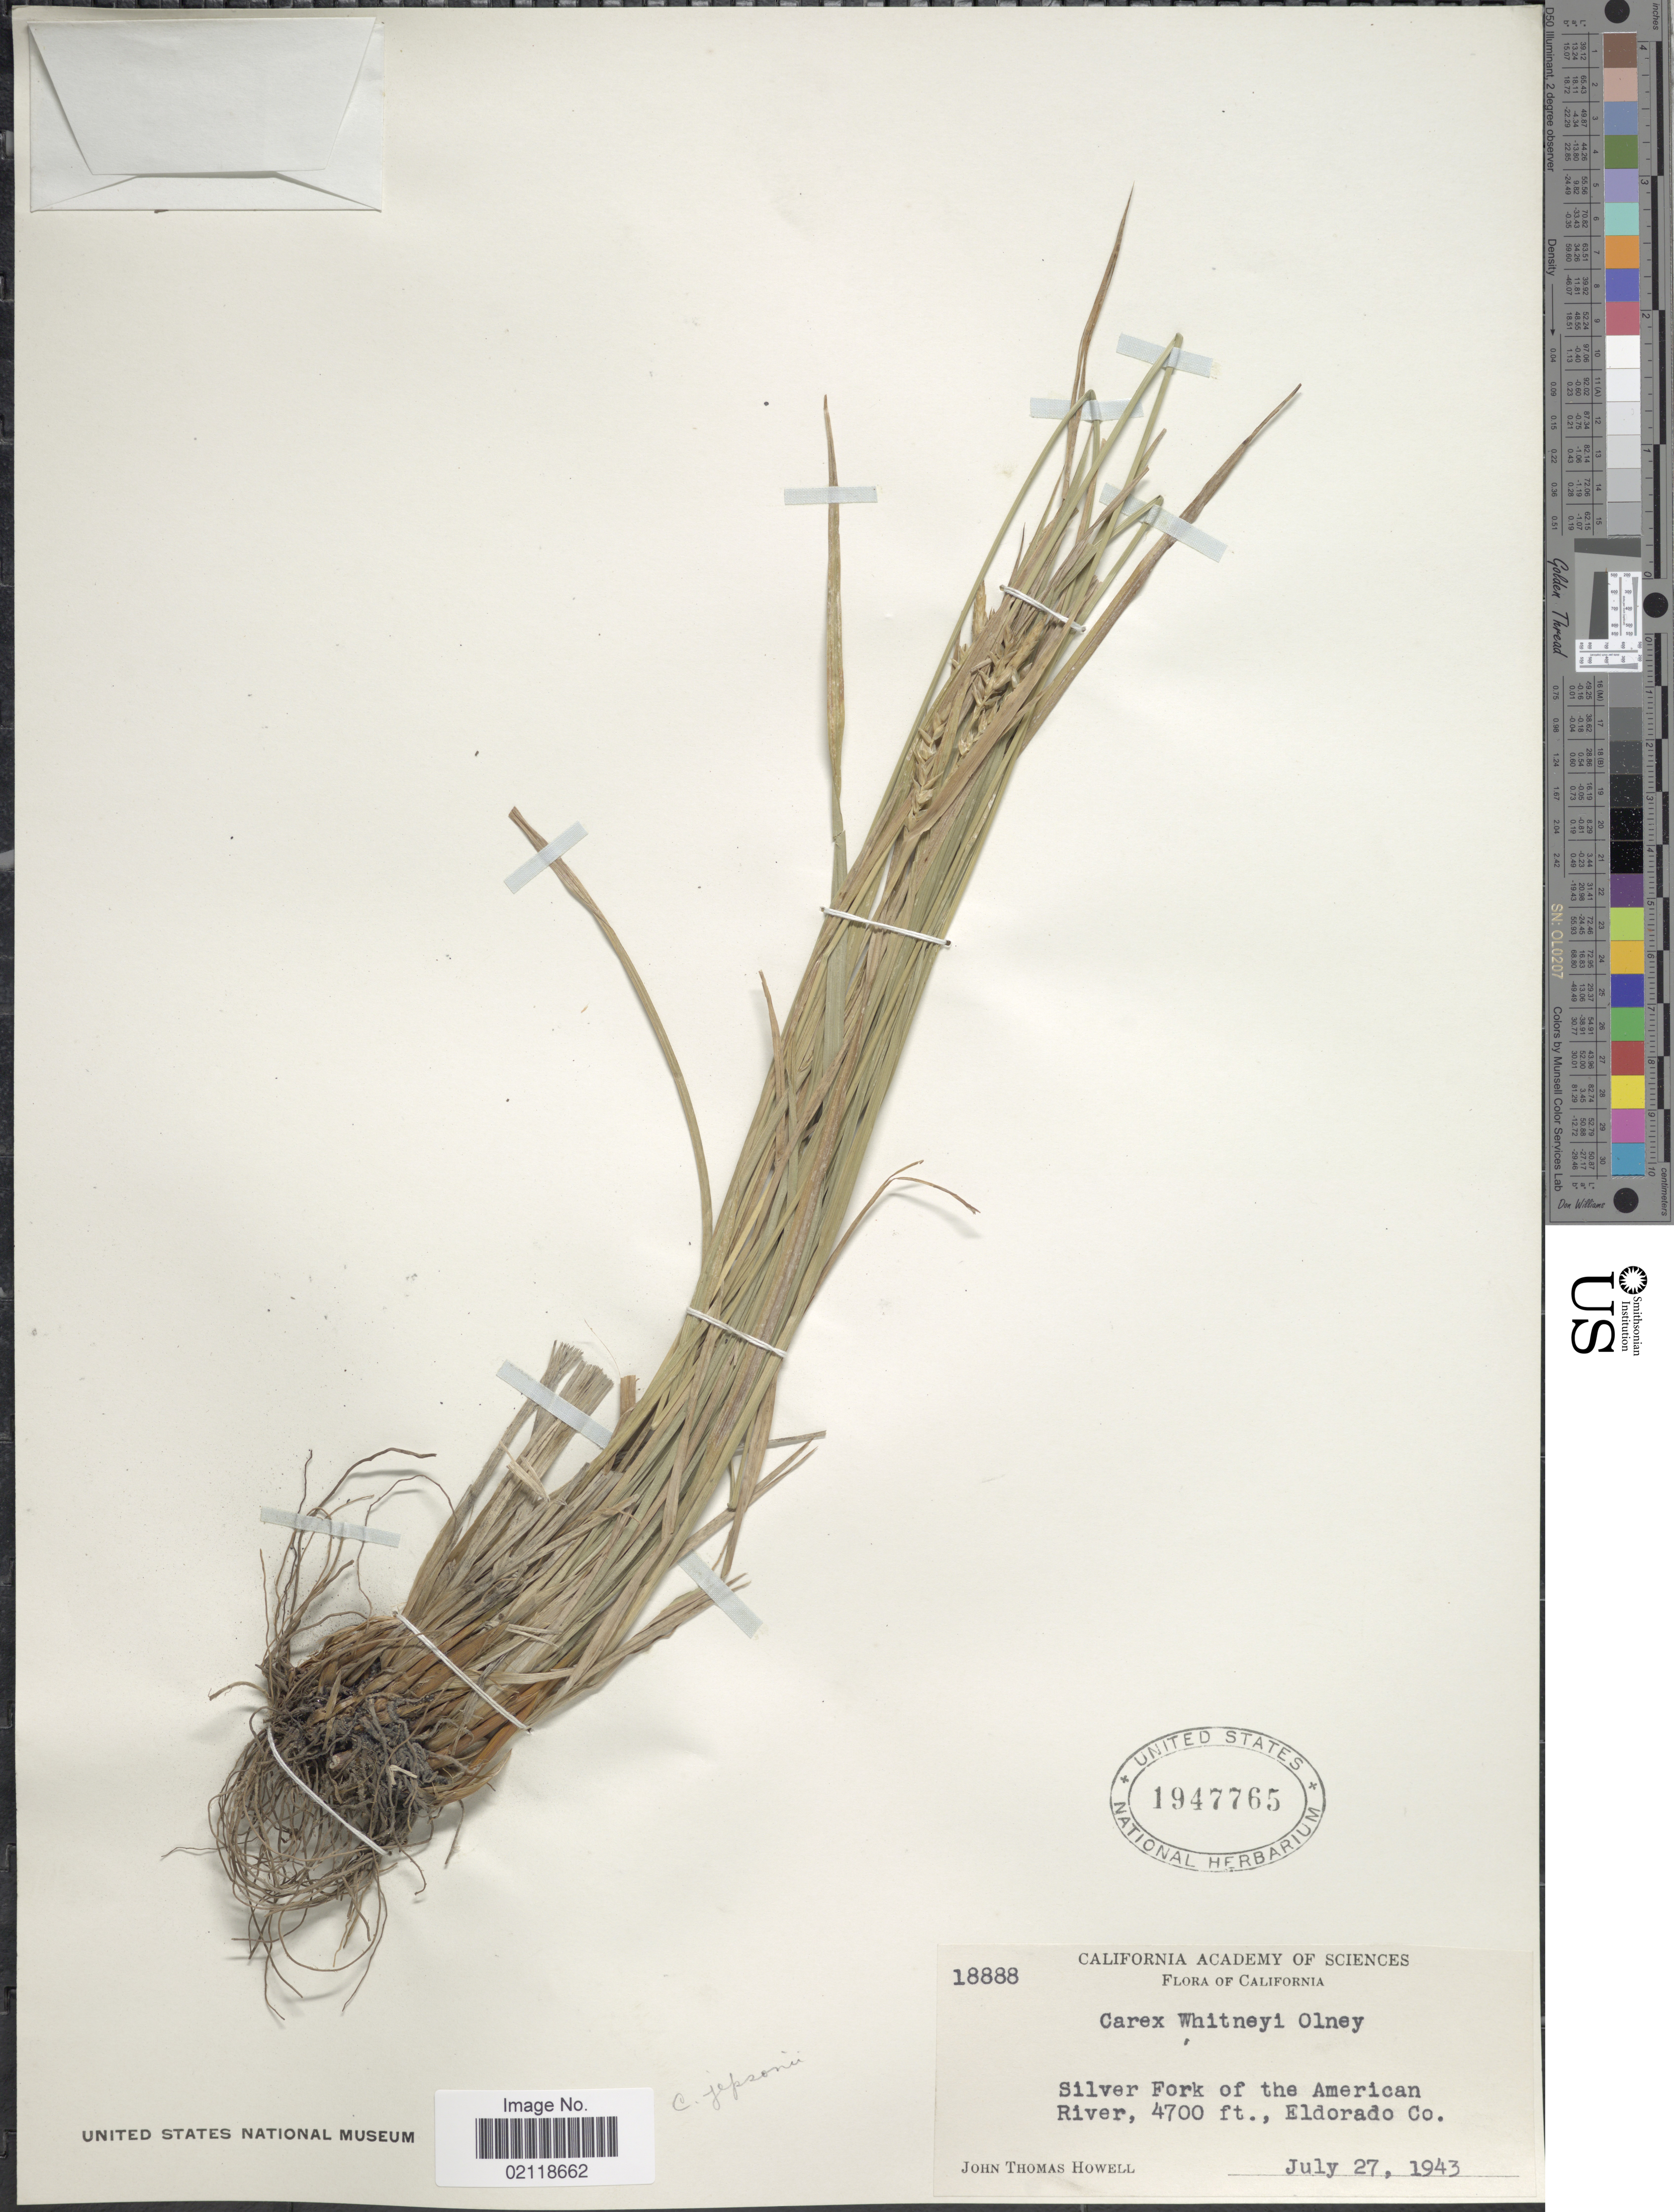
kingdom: Plantae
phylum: Tracheophyta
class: Liliopsida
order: Poales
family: Cyperaceae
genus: Carex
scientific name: Carex whitneyi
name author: Olney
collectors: J. T. Howell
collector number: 18888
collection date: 1943-07-27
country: United States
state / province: California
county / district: El Dorado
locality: Silver Fork of the American River, Eldorado Co.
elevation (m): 1433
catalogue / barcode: US 1947765